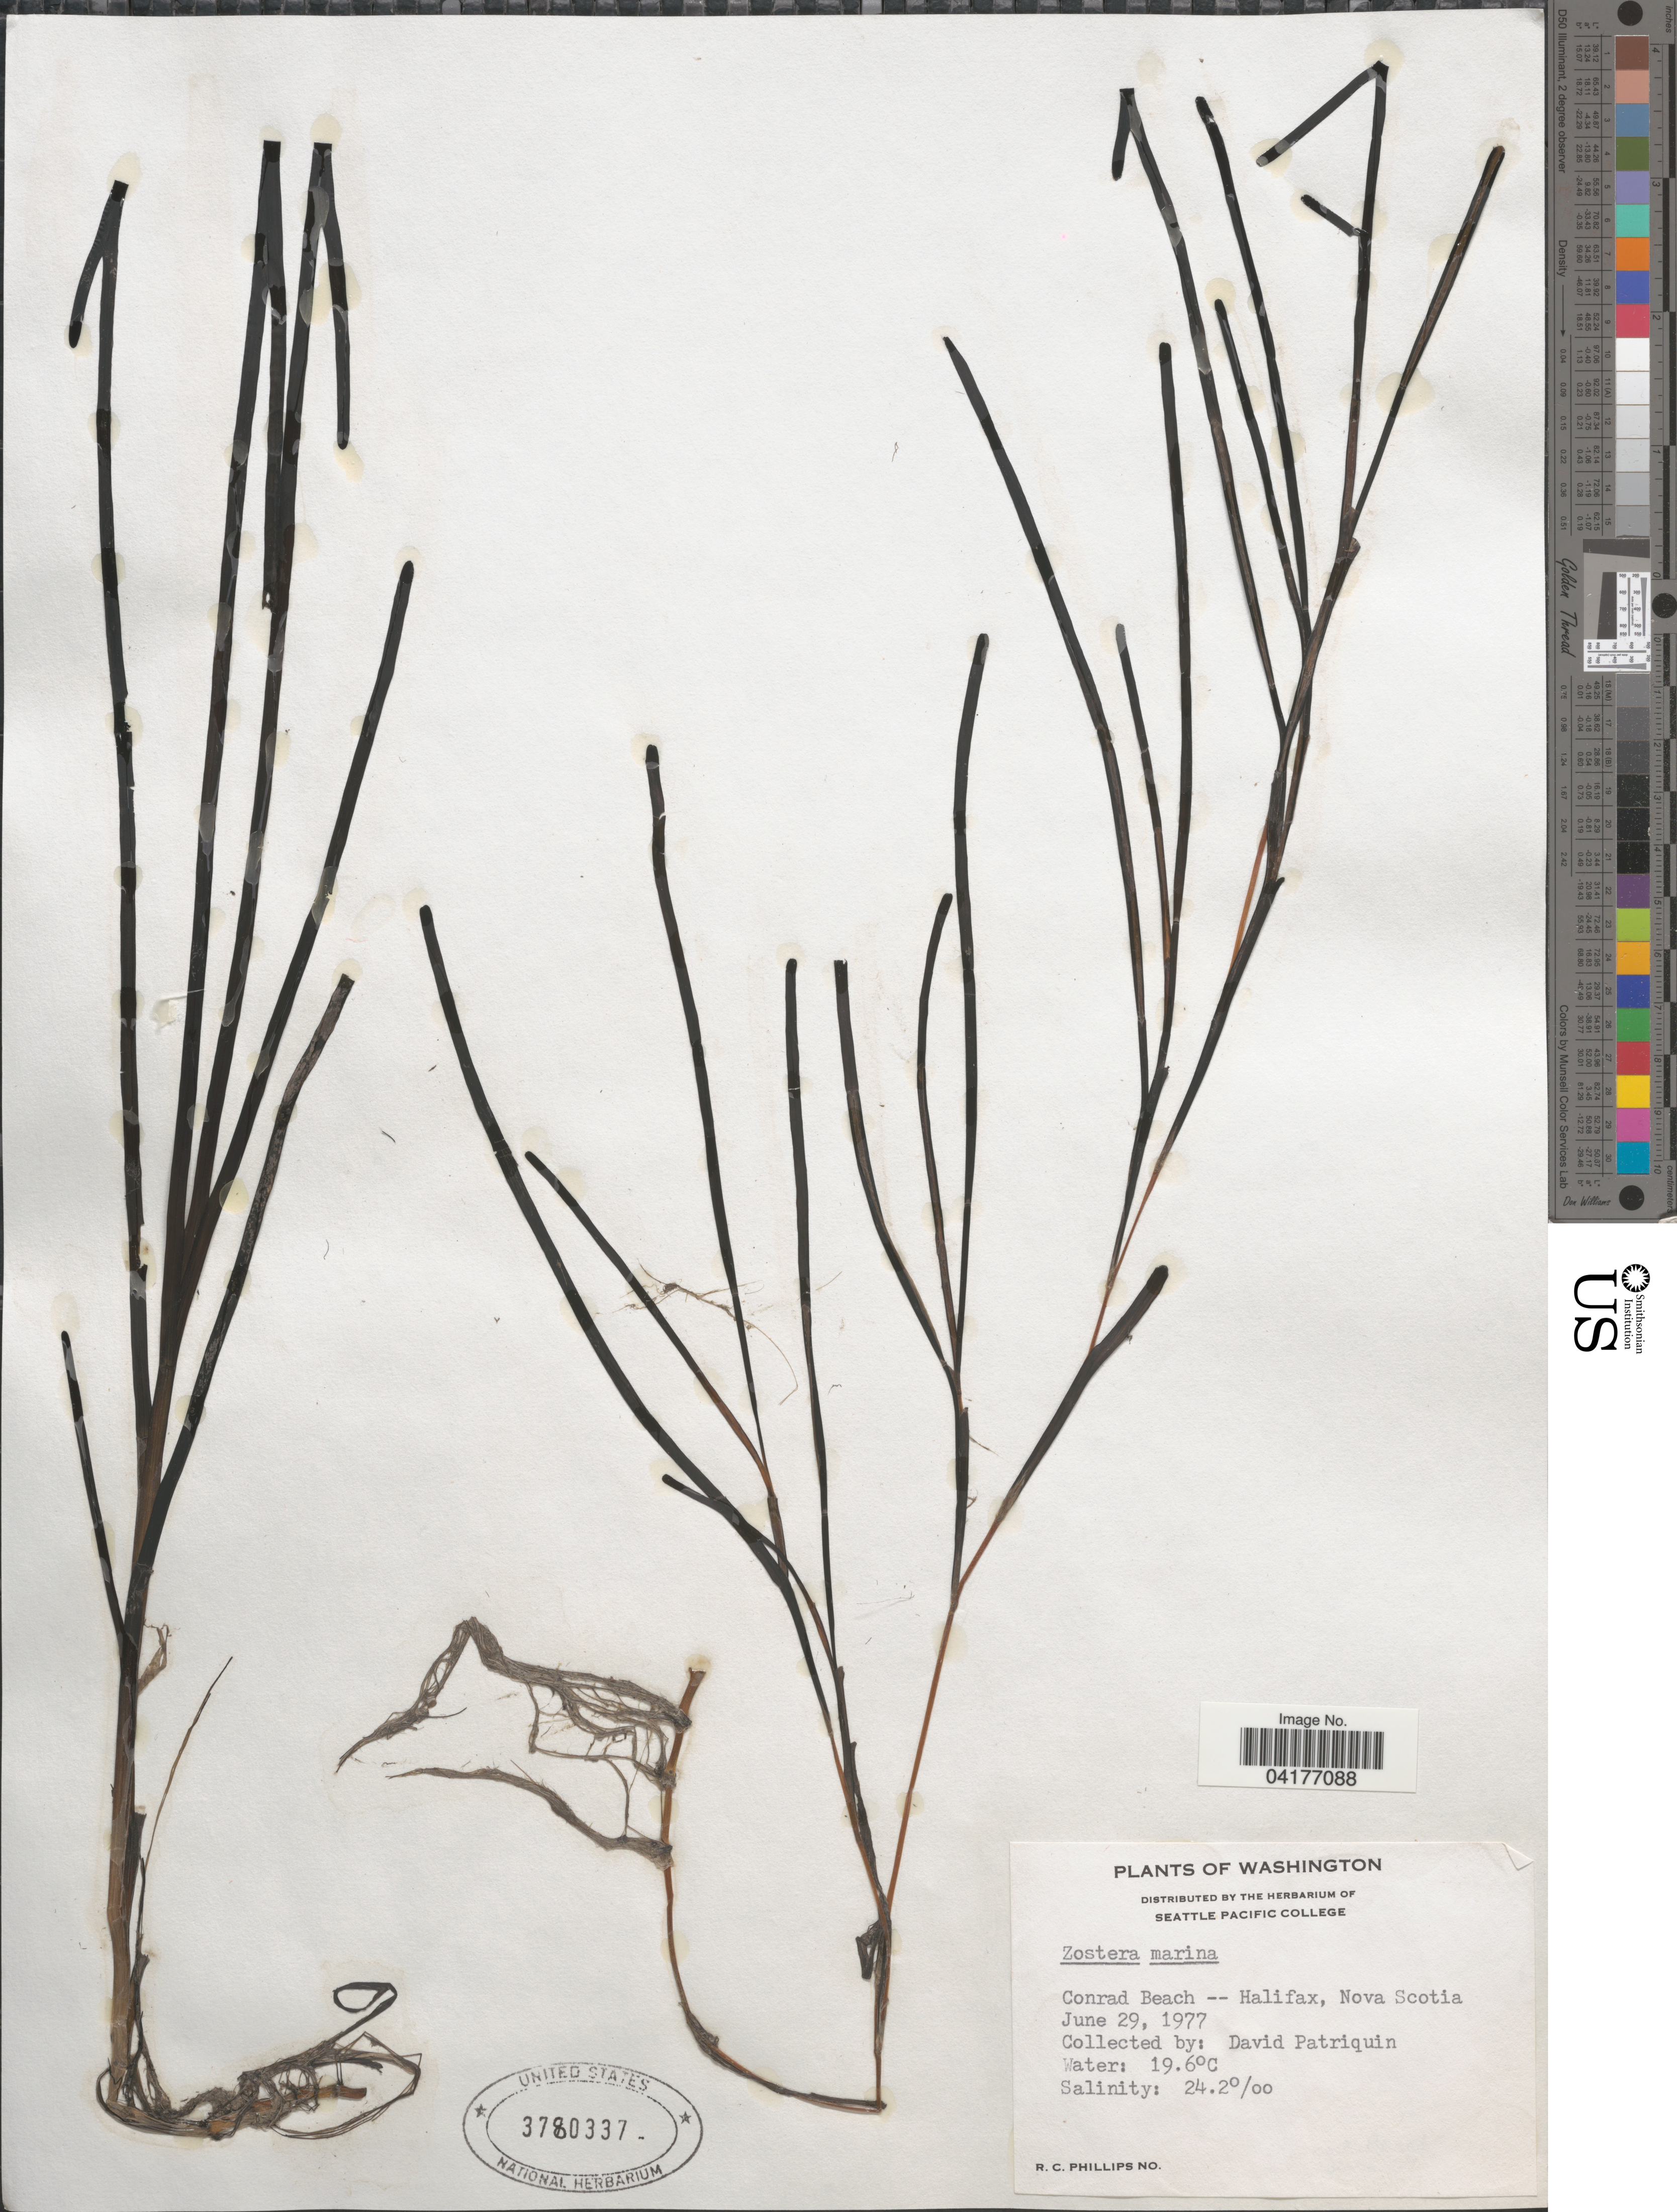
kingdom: Plantae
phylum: Tracheophyta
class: Liliopsida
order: Alismatales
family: Zosteraceae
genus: Zostera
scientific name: Zostera marina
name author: L.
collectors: D. Patriquin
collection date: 1977-06-29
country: Canada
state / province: Nova Scotia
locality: Conrad Beach -- Halifax.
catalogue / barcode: US 3780337